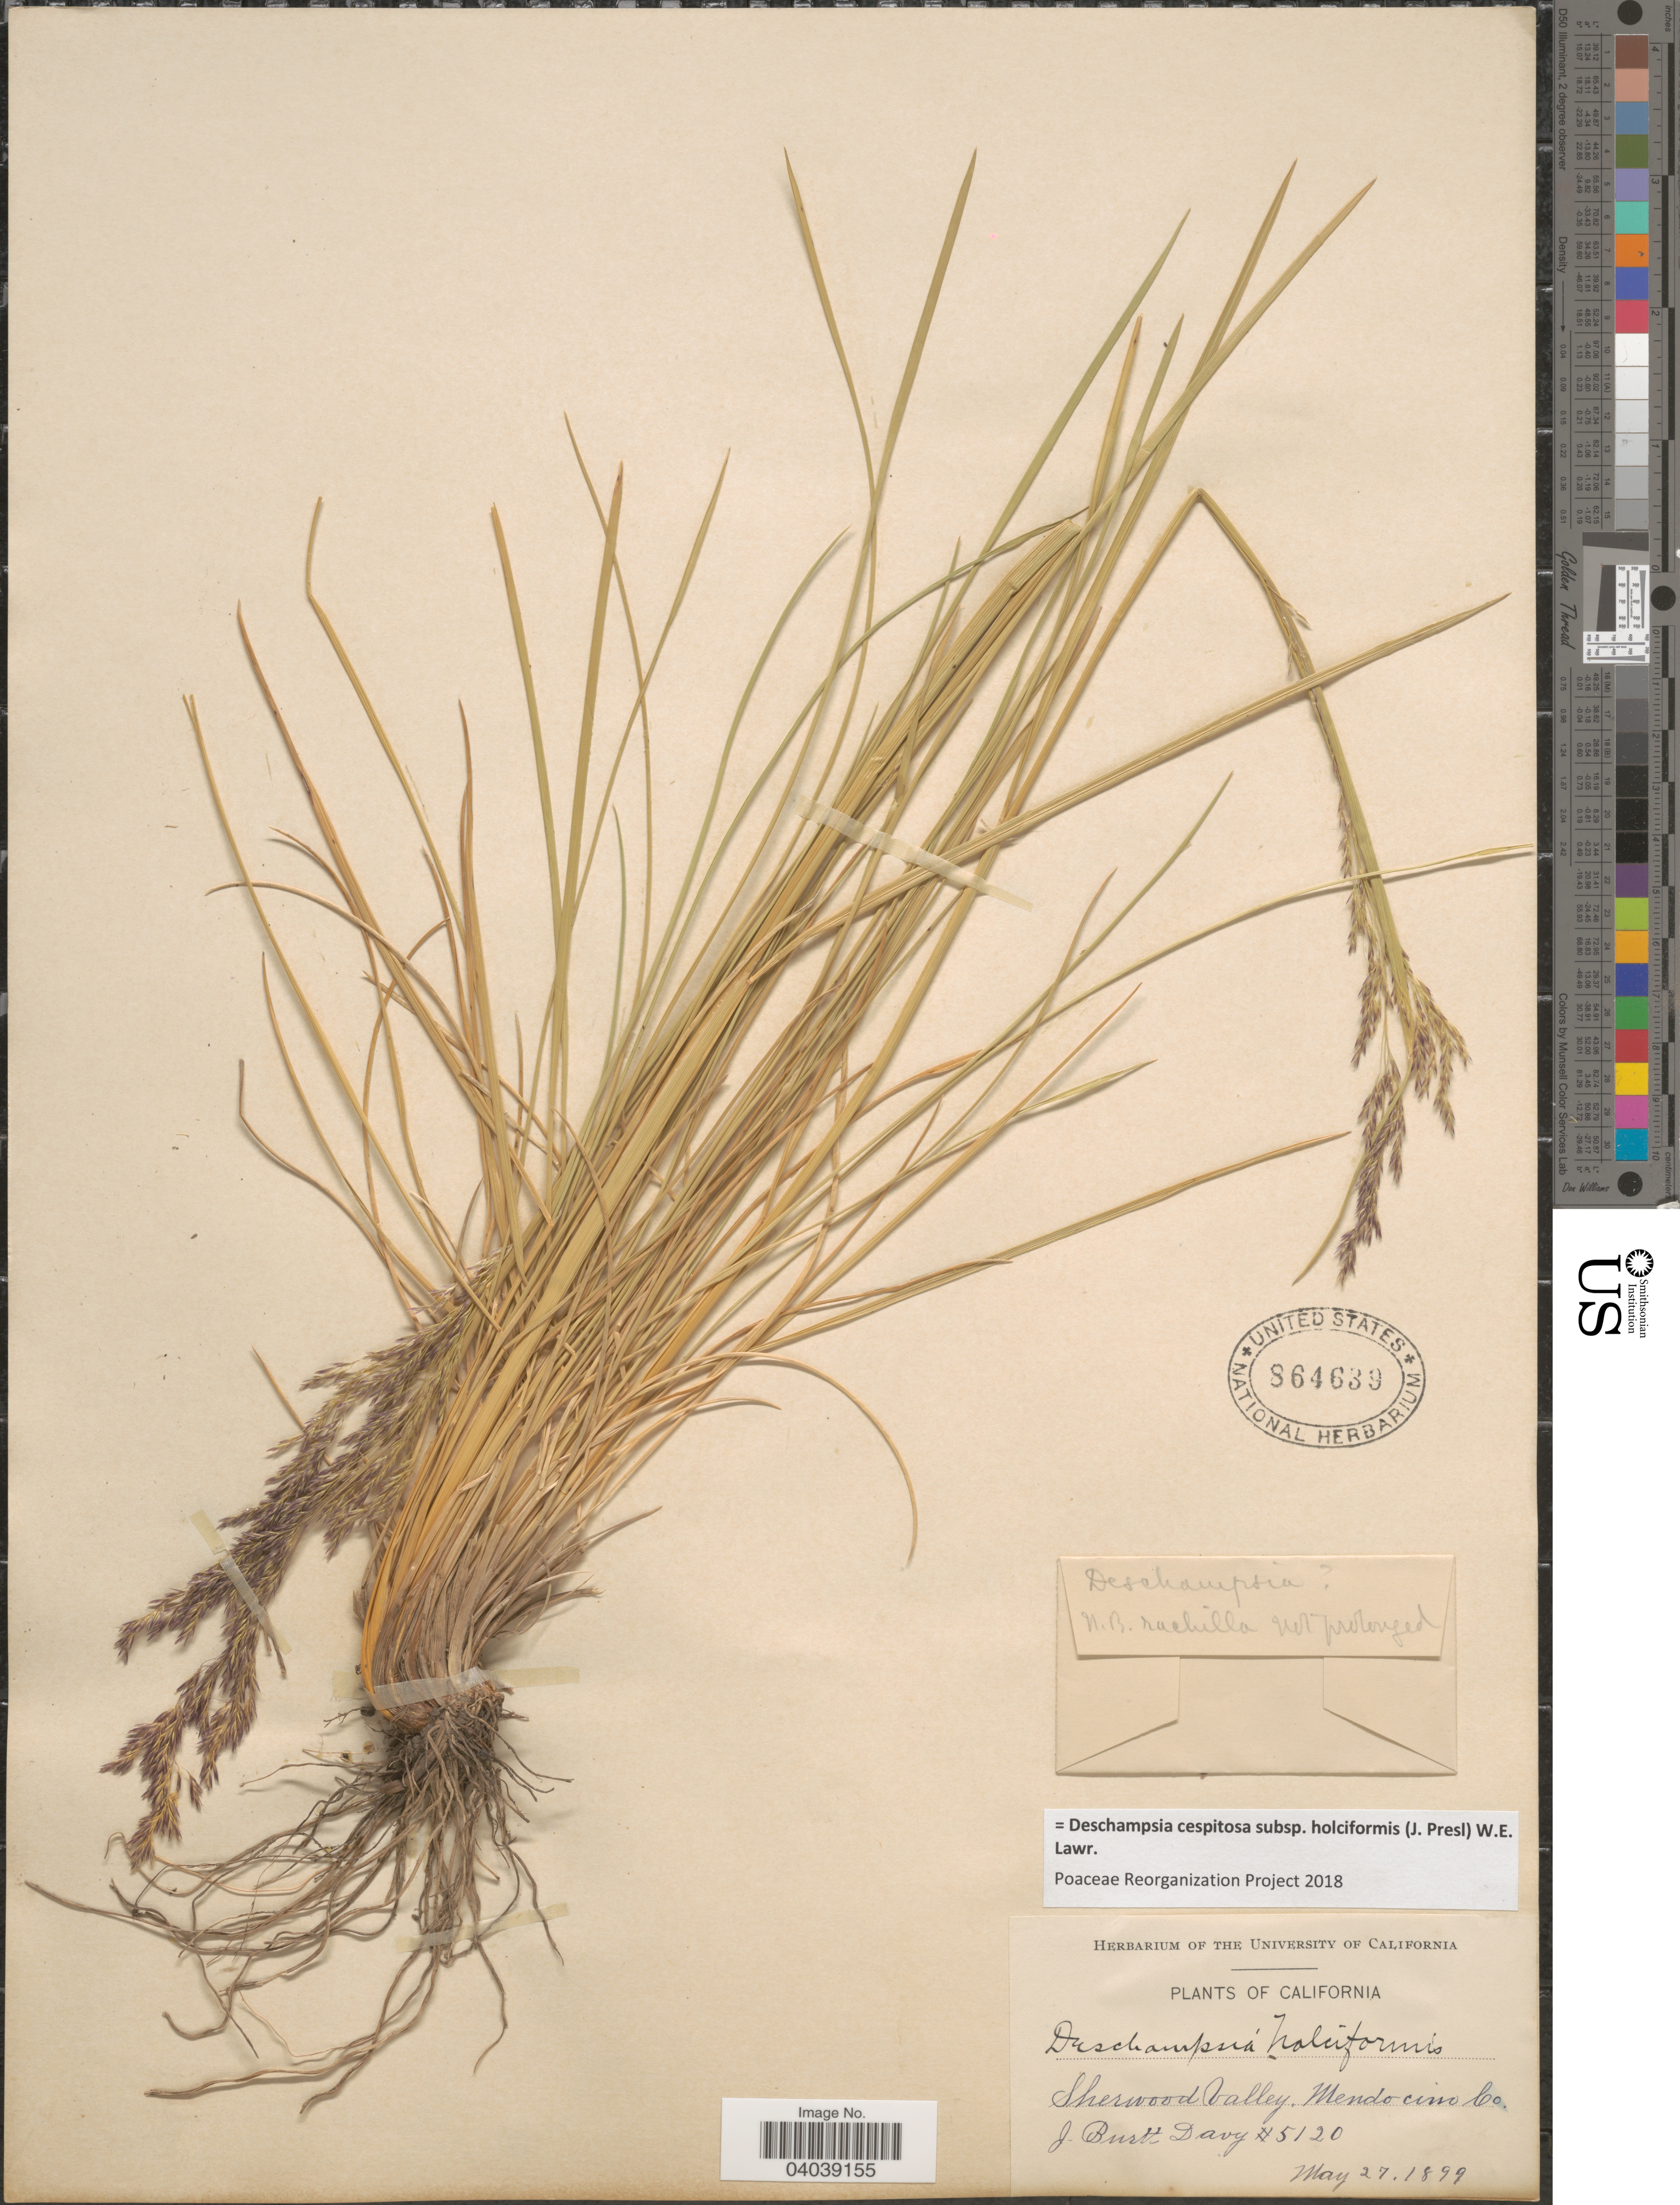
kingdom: Plantae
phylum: Tracheophyta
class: Liliopsida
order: Poales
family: Poaceae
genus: Deschampsia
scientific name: Deschampsia cespitosa subsp. holciformis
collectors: J. Burtt Davy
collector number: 5120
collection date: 1899-05-27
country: United States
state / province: California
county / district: Mendocino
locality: Sherwood Valley. Mendocino Co.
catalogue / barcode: US 864639